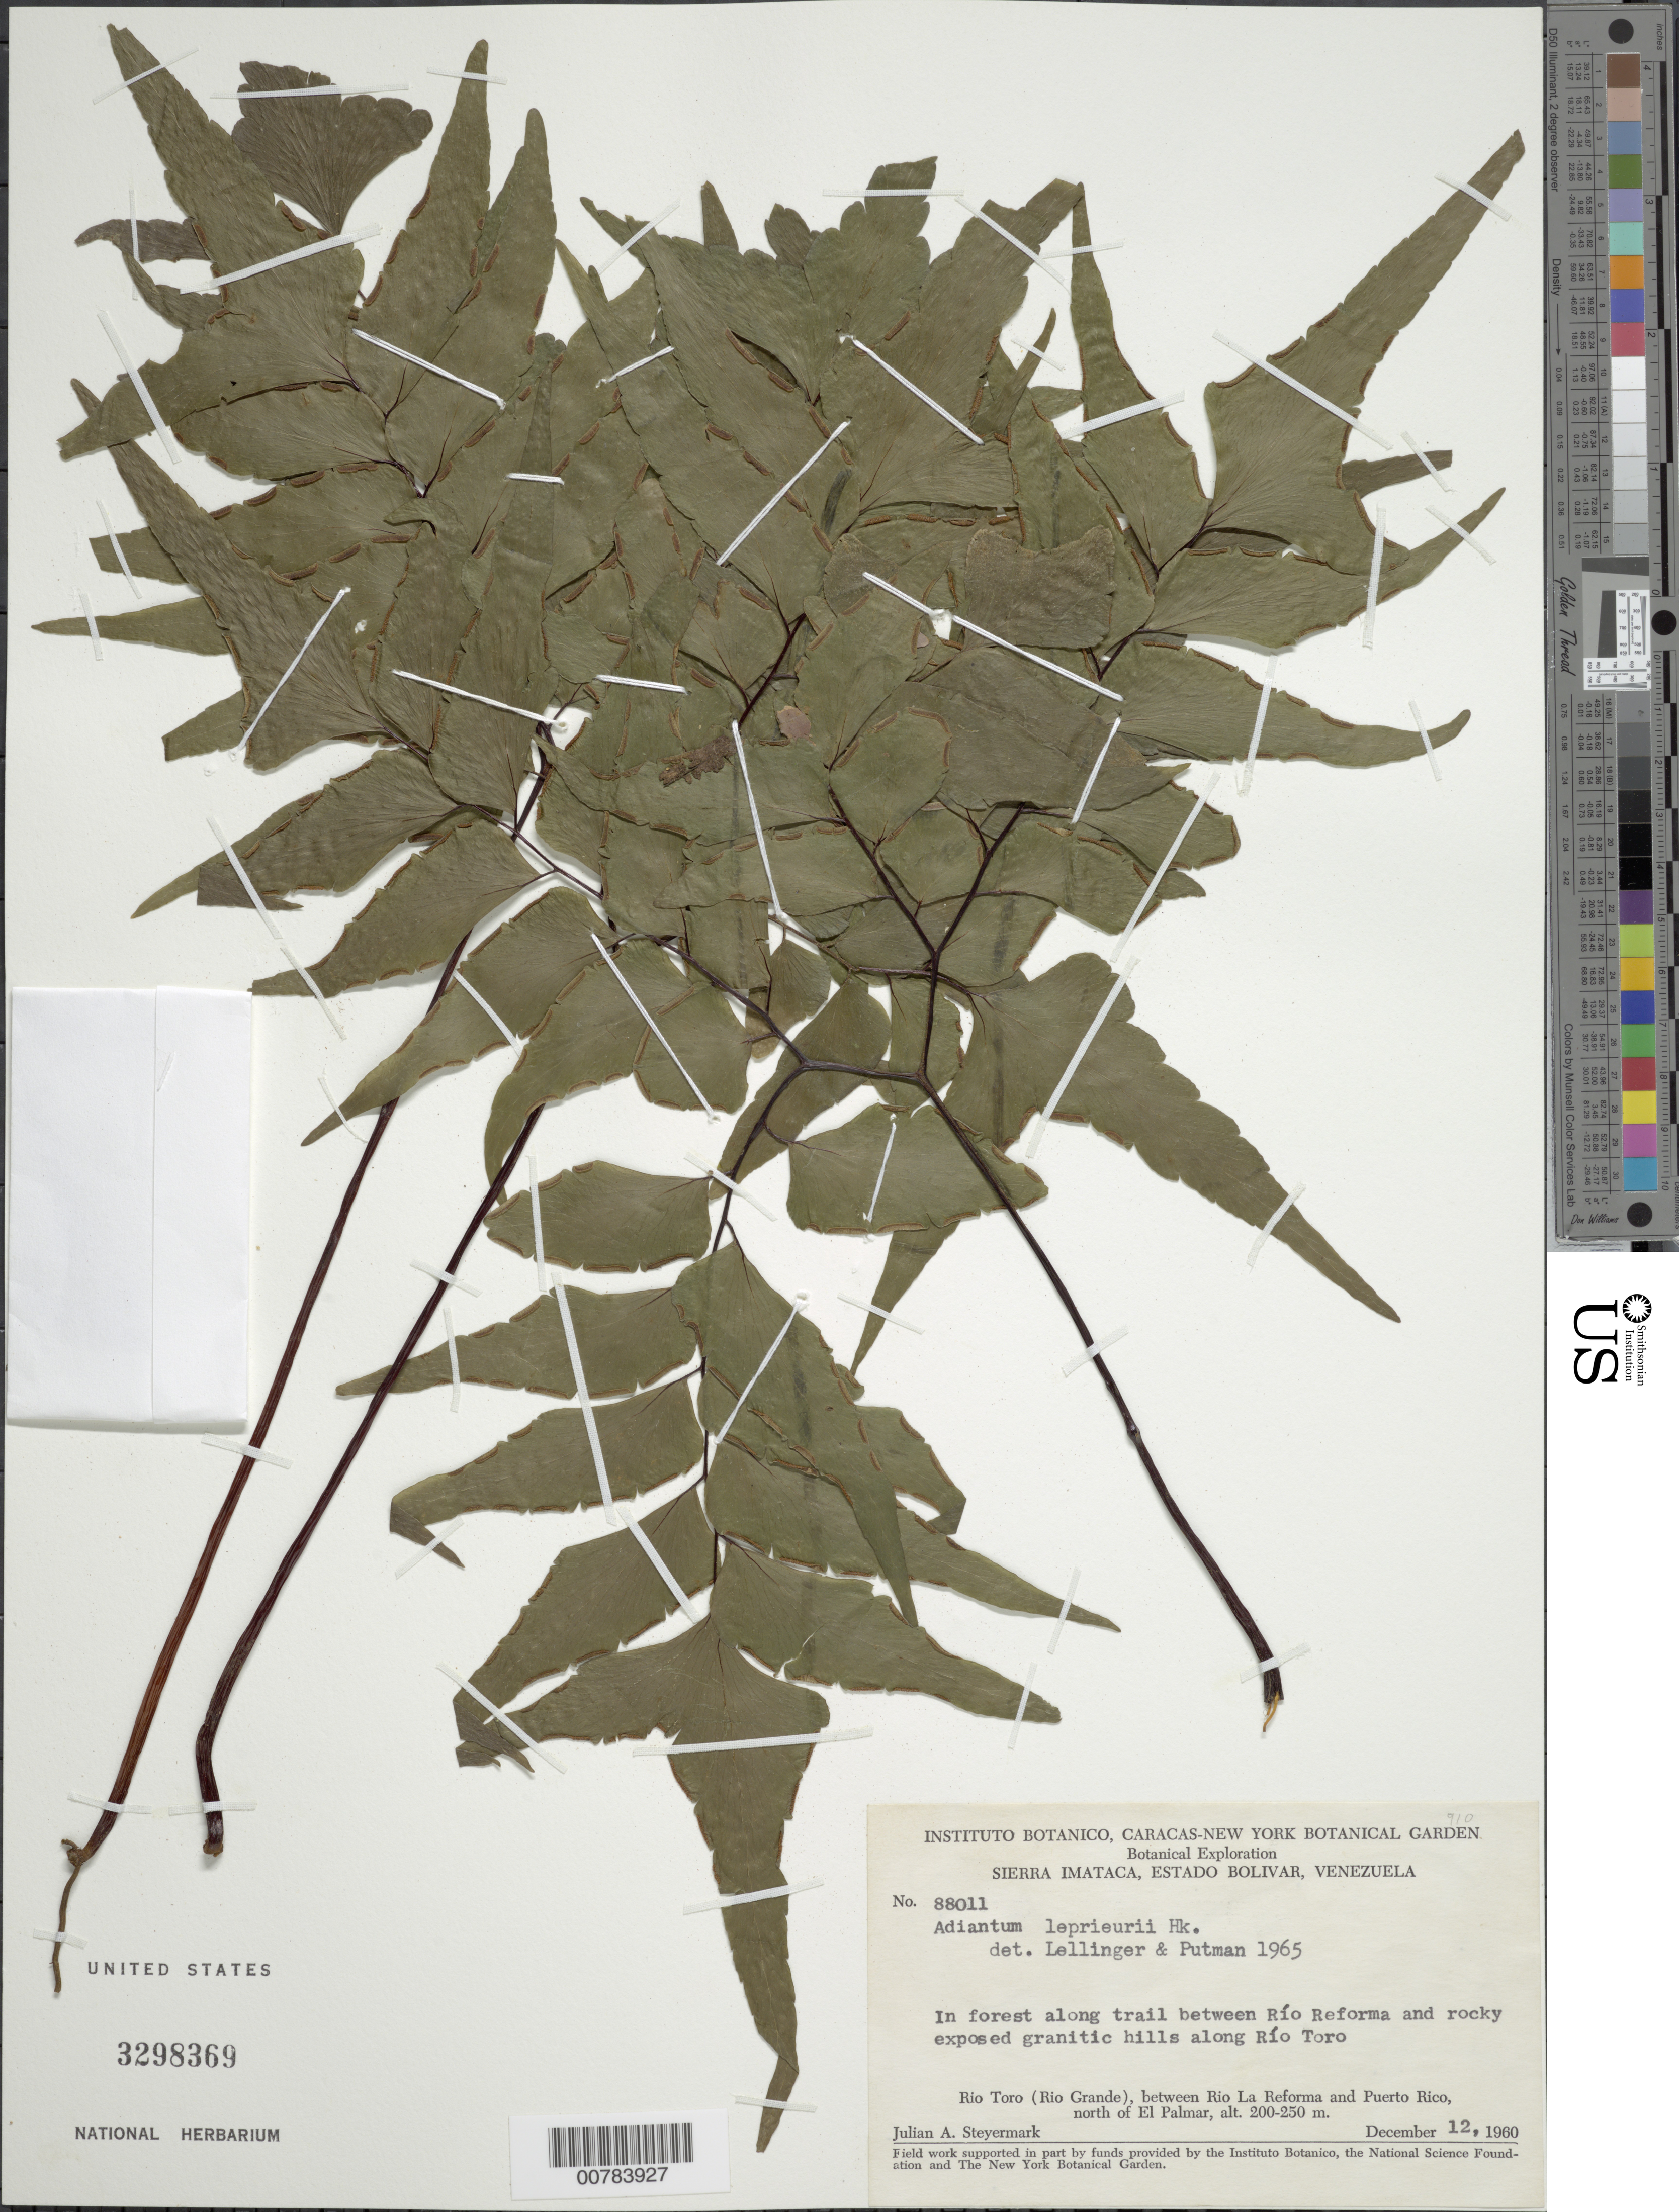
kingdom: Plantae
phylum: Tracheophyta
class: Polypodiopsida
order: Polypodiales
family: Pteridaceae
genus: Adiantum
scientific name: Adiantum leprieurii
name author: Hook.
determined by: Lellinger, D. B.; Putman, --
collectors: J. Steyermark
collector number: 88011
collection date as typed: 12-Dec-60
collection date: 1960-12-12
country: Venezuela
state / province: Bolívar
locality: Sierra Imataca; Cerro La Reforma, above junction with Río Reforma with Río Toro (Río Grande), between Río La Reforma and Puerto Rico, N of El Palmar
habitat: Forest along trail between Rio Reforma and rock exposed granitic hills along Rio Toro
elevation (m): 200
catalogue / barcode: US 3298369